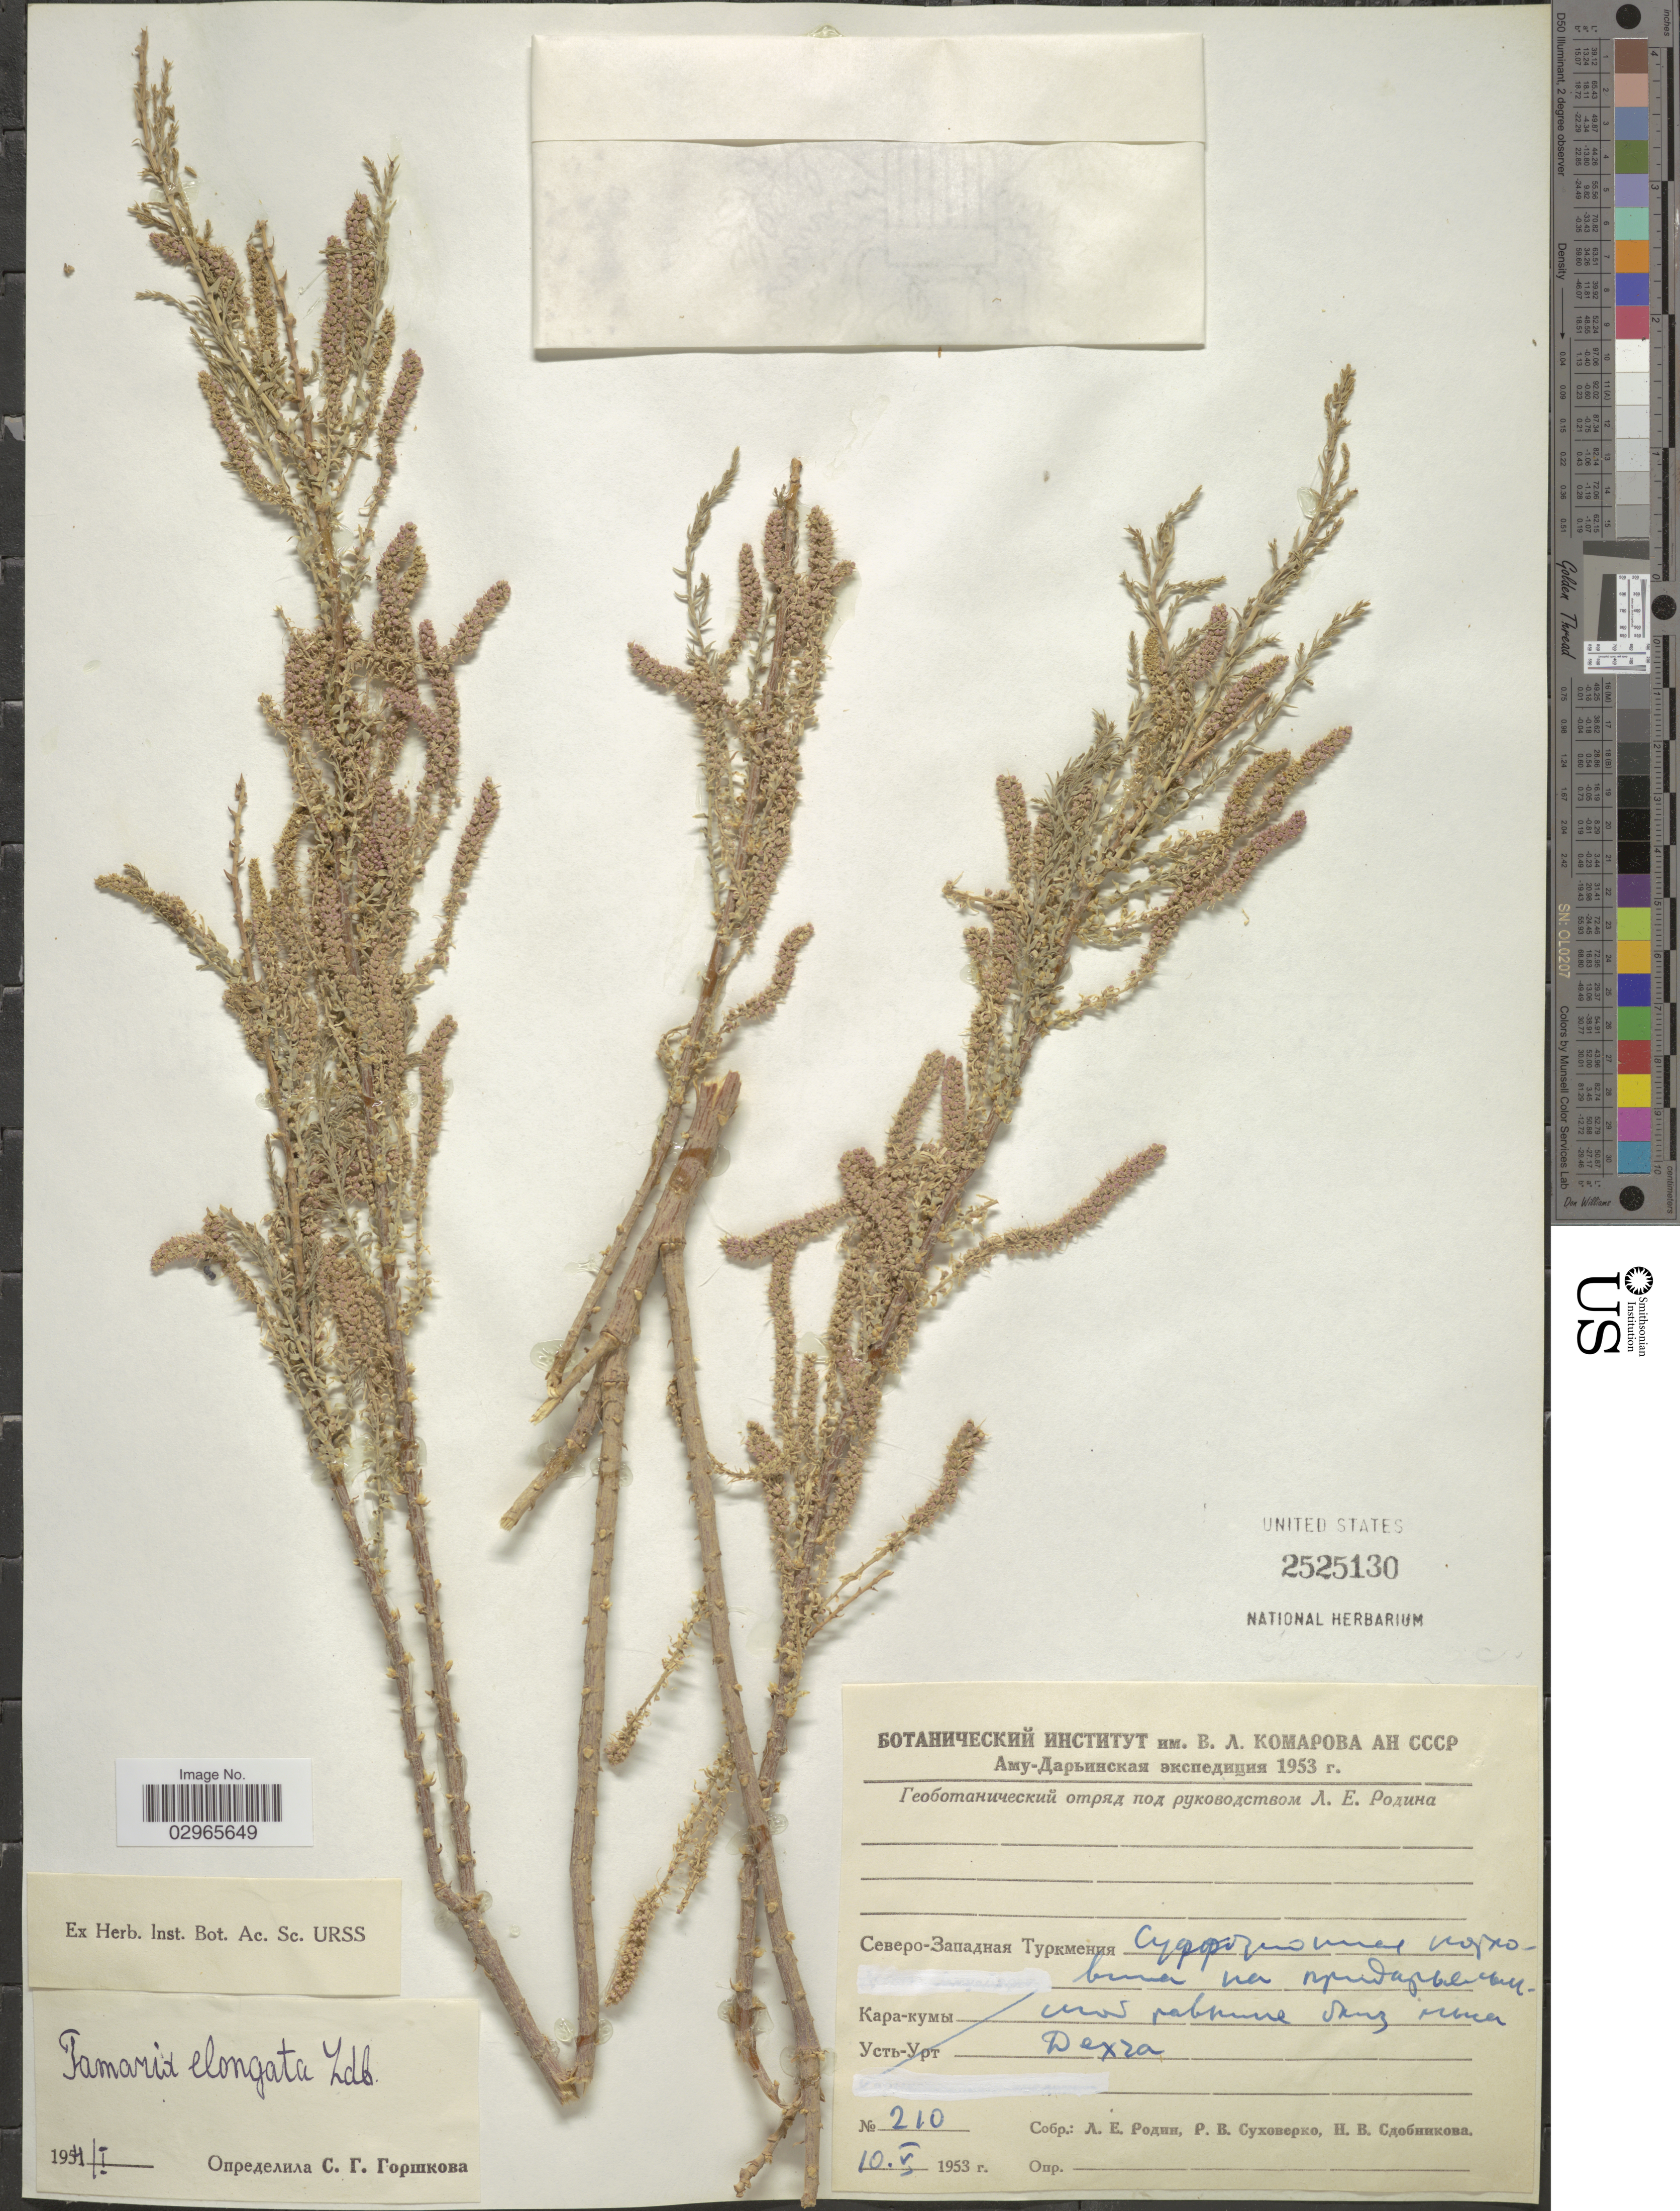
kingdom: Plantae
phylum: Tracheophyta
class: Magnoliopsida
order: Caryophyllales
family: Tamaricaceae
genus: Tamarix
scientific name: Tamarix elongata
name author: Ledeb.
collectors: L. Rodin, R. Sukhoverko & N. Sdobnikova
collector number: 210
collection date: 1953-05-10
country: Turkmenistan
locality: Karakum Desert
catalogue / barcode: US 2525130